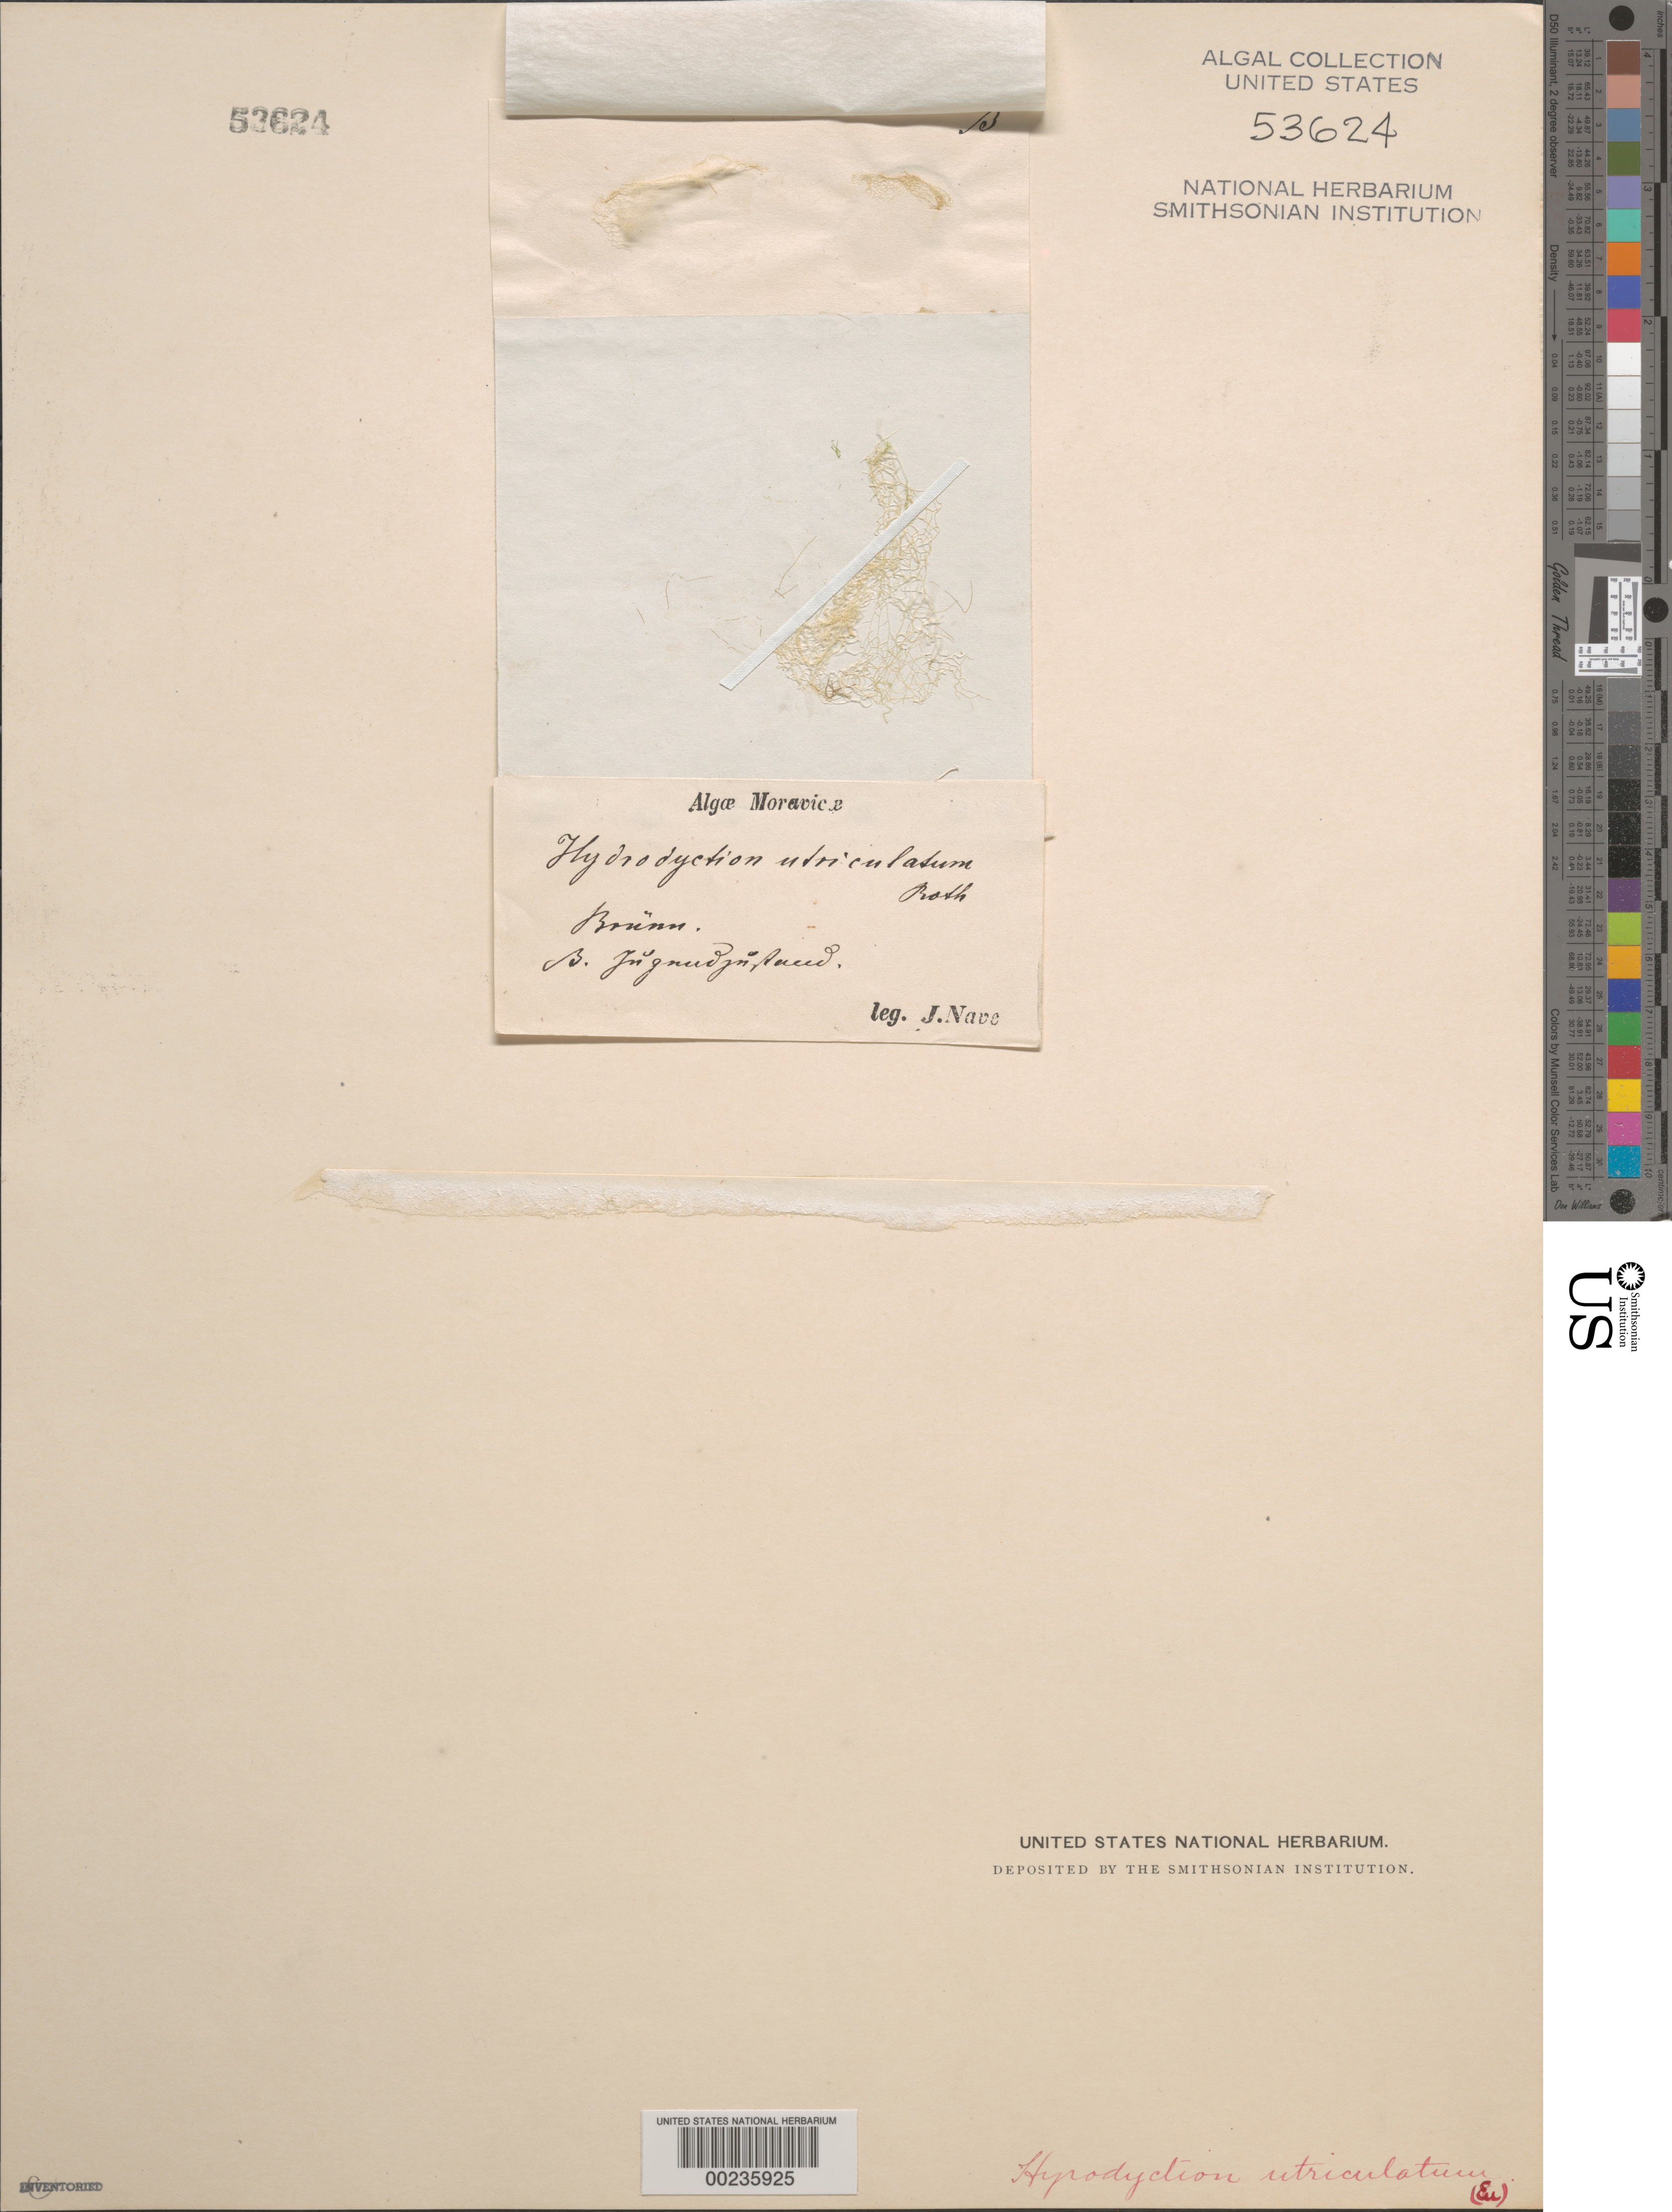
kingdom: Plantae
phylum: Chlorophyta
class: Chlorophyceae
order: Sphaeropleales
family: Hydrodictyaceae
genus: Hydrodictyon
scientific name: Hydrodictyon reticulatum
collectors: J. Nave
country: Czechia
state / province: South Moravian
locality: Brno (Brunn)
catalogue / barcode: US 53624